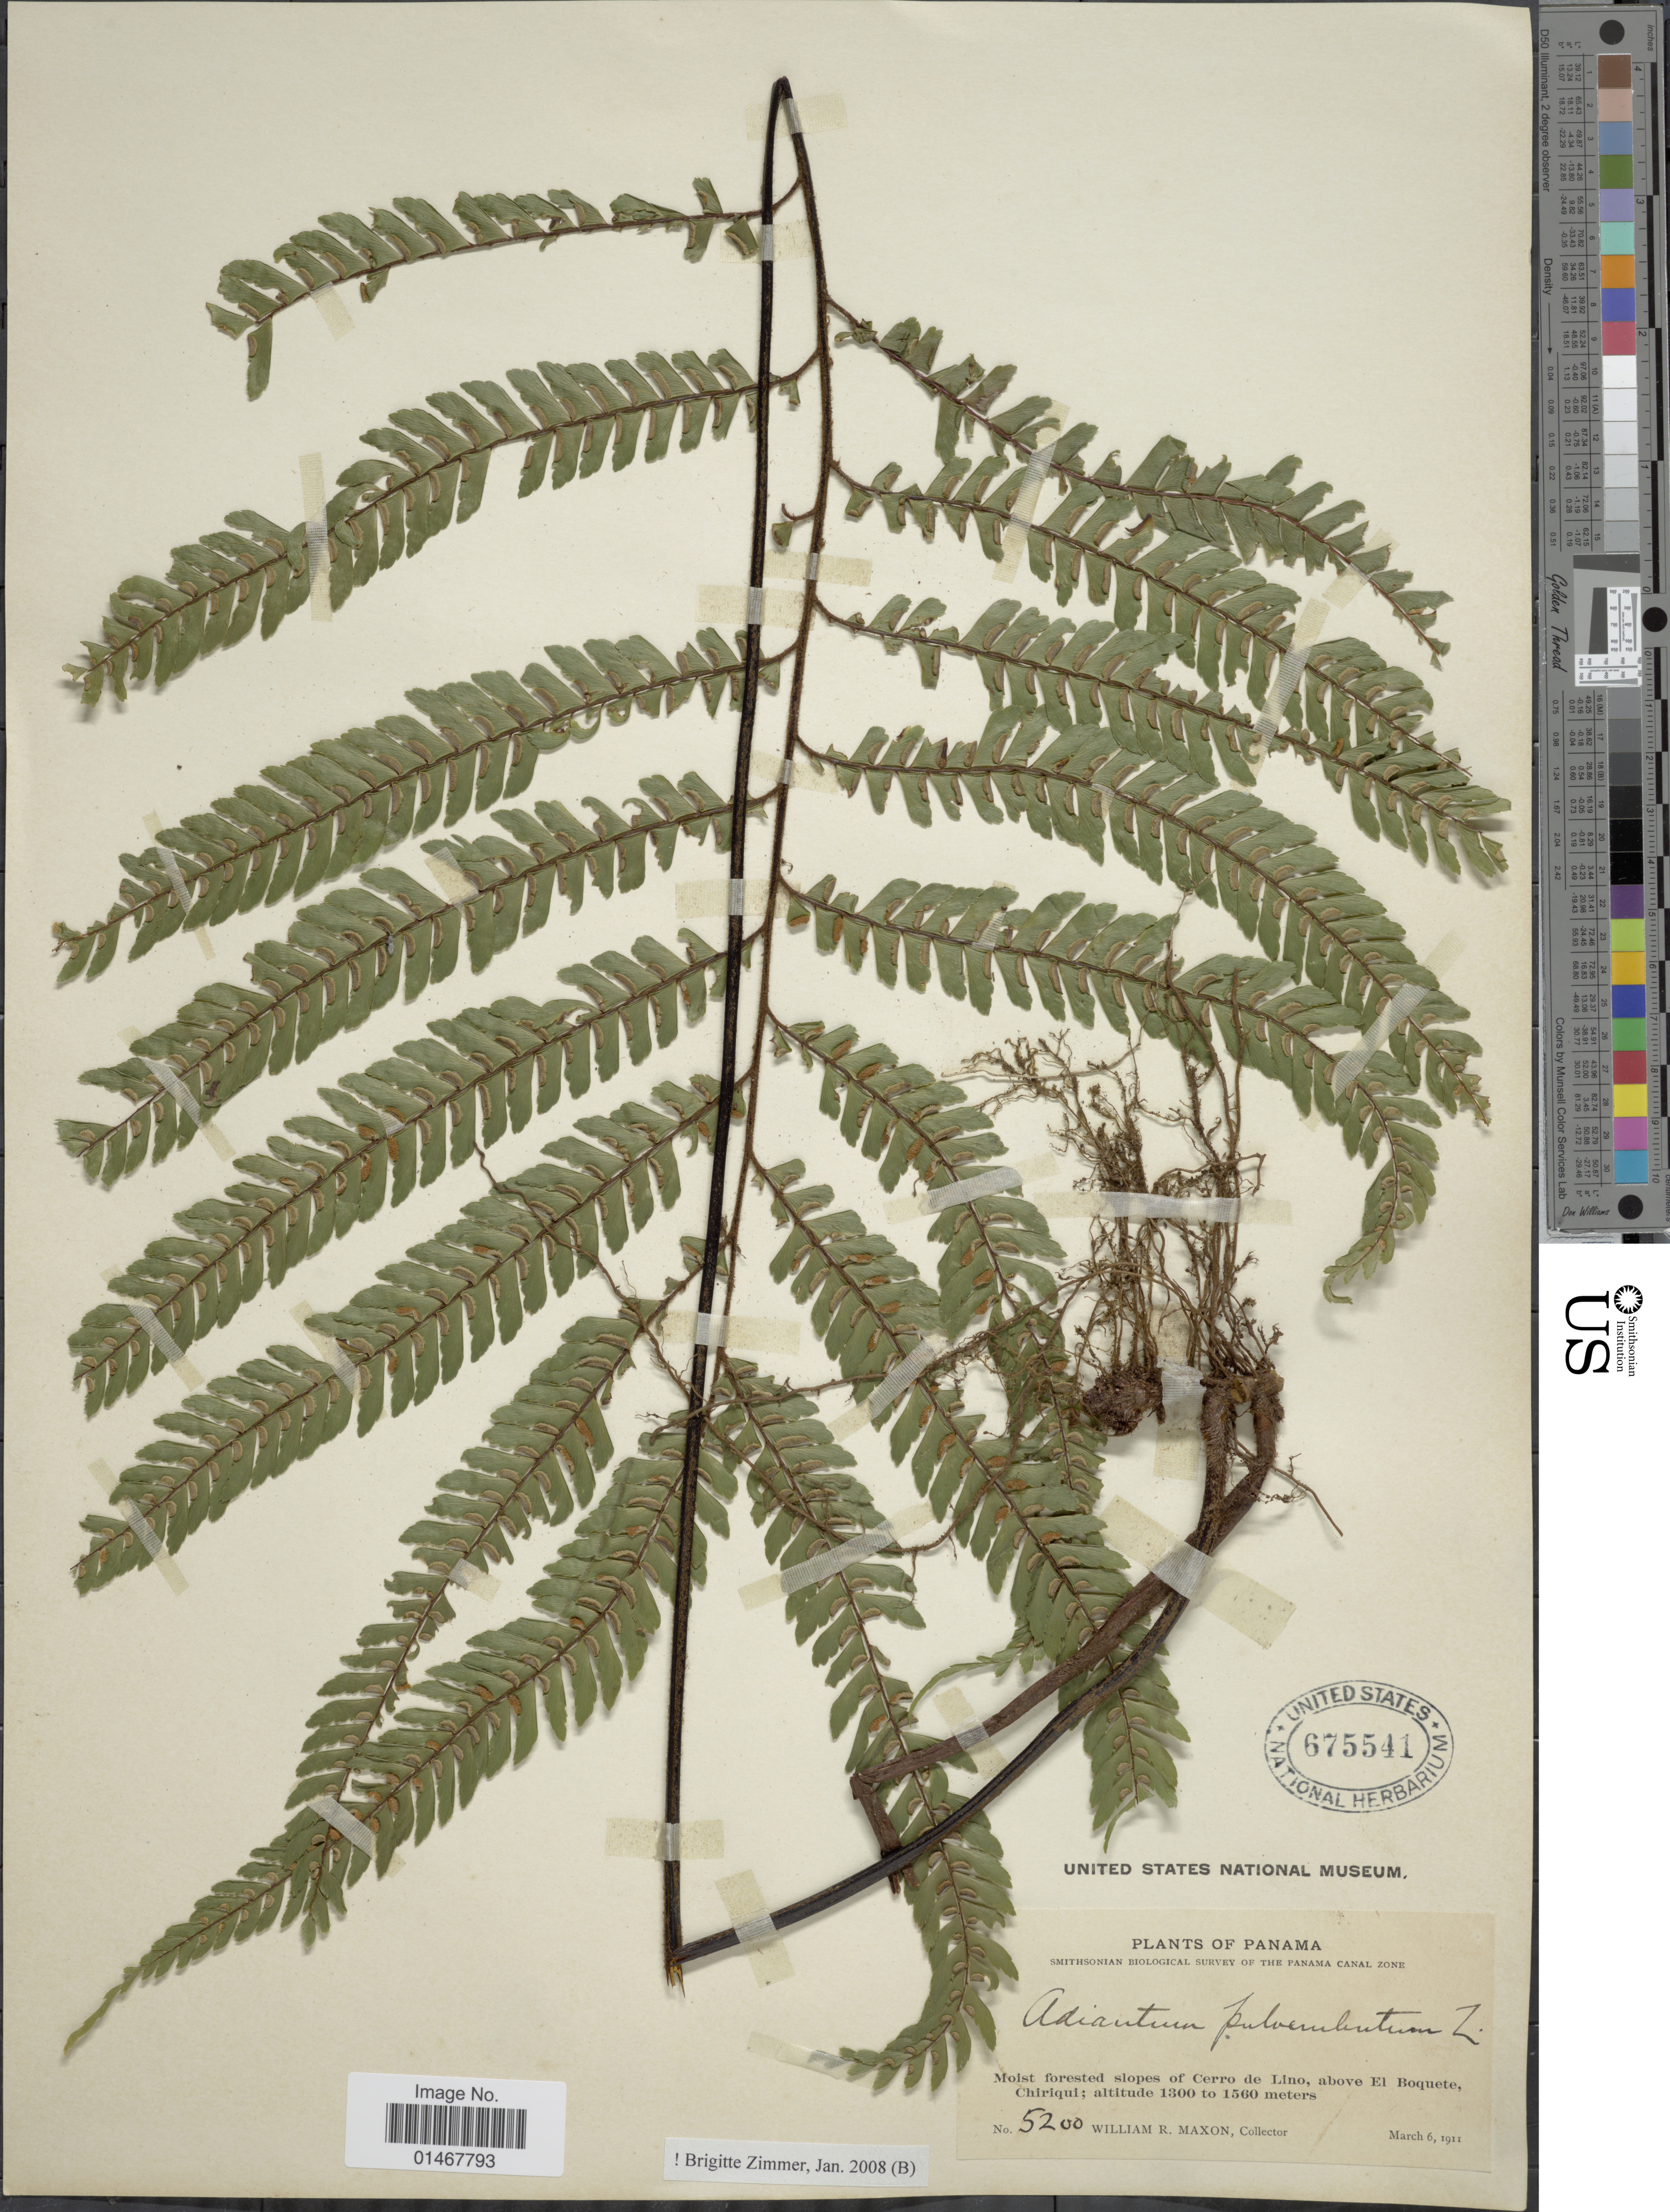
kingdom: Plantae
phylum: Tracheophyta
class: Polypodiopsida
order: Polypodiales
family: Pteridaceae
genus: Adiantum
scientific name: Adiantum pulverulentum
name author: L.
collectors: W. R. Maxon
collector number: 5200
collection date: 1911-03-06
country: Panama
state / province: Chiriqui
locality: Moist forested slopes of Cerro de Lino, above El Boquete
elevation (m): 1300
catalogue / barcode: US 675541